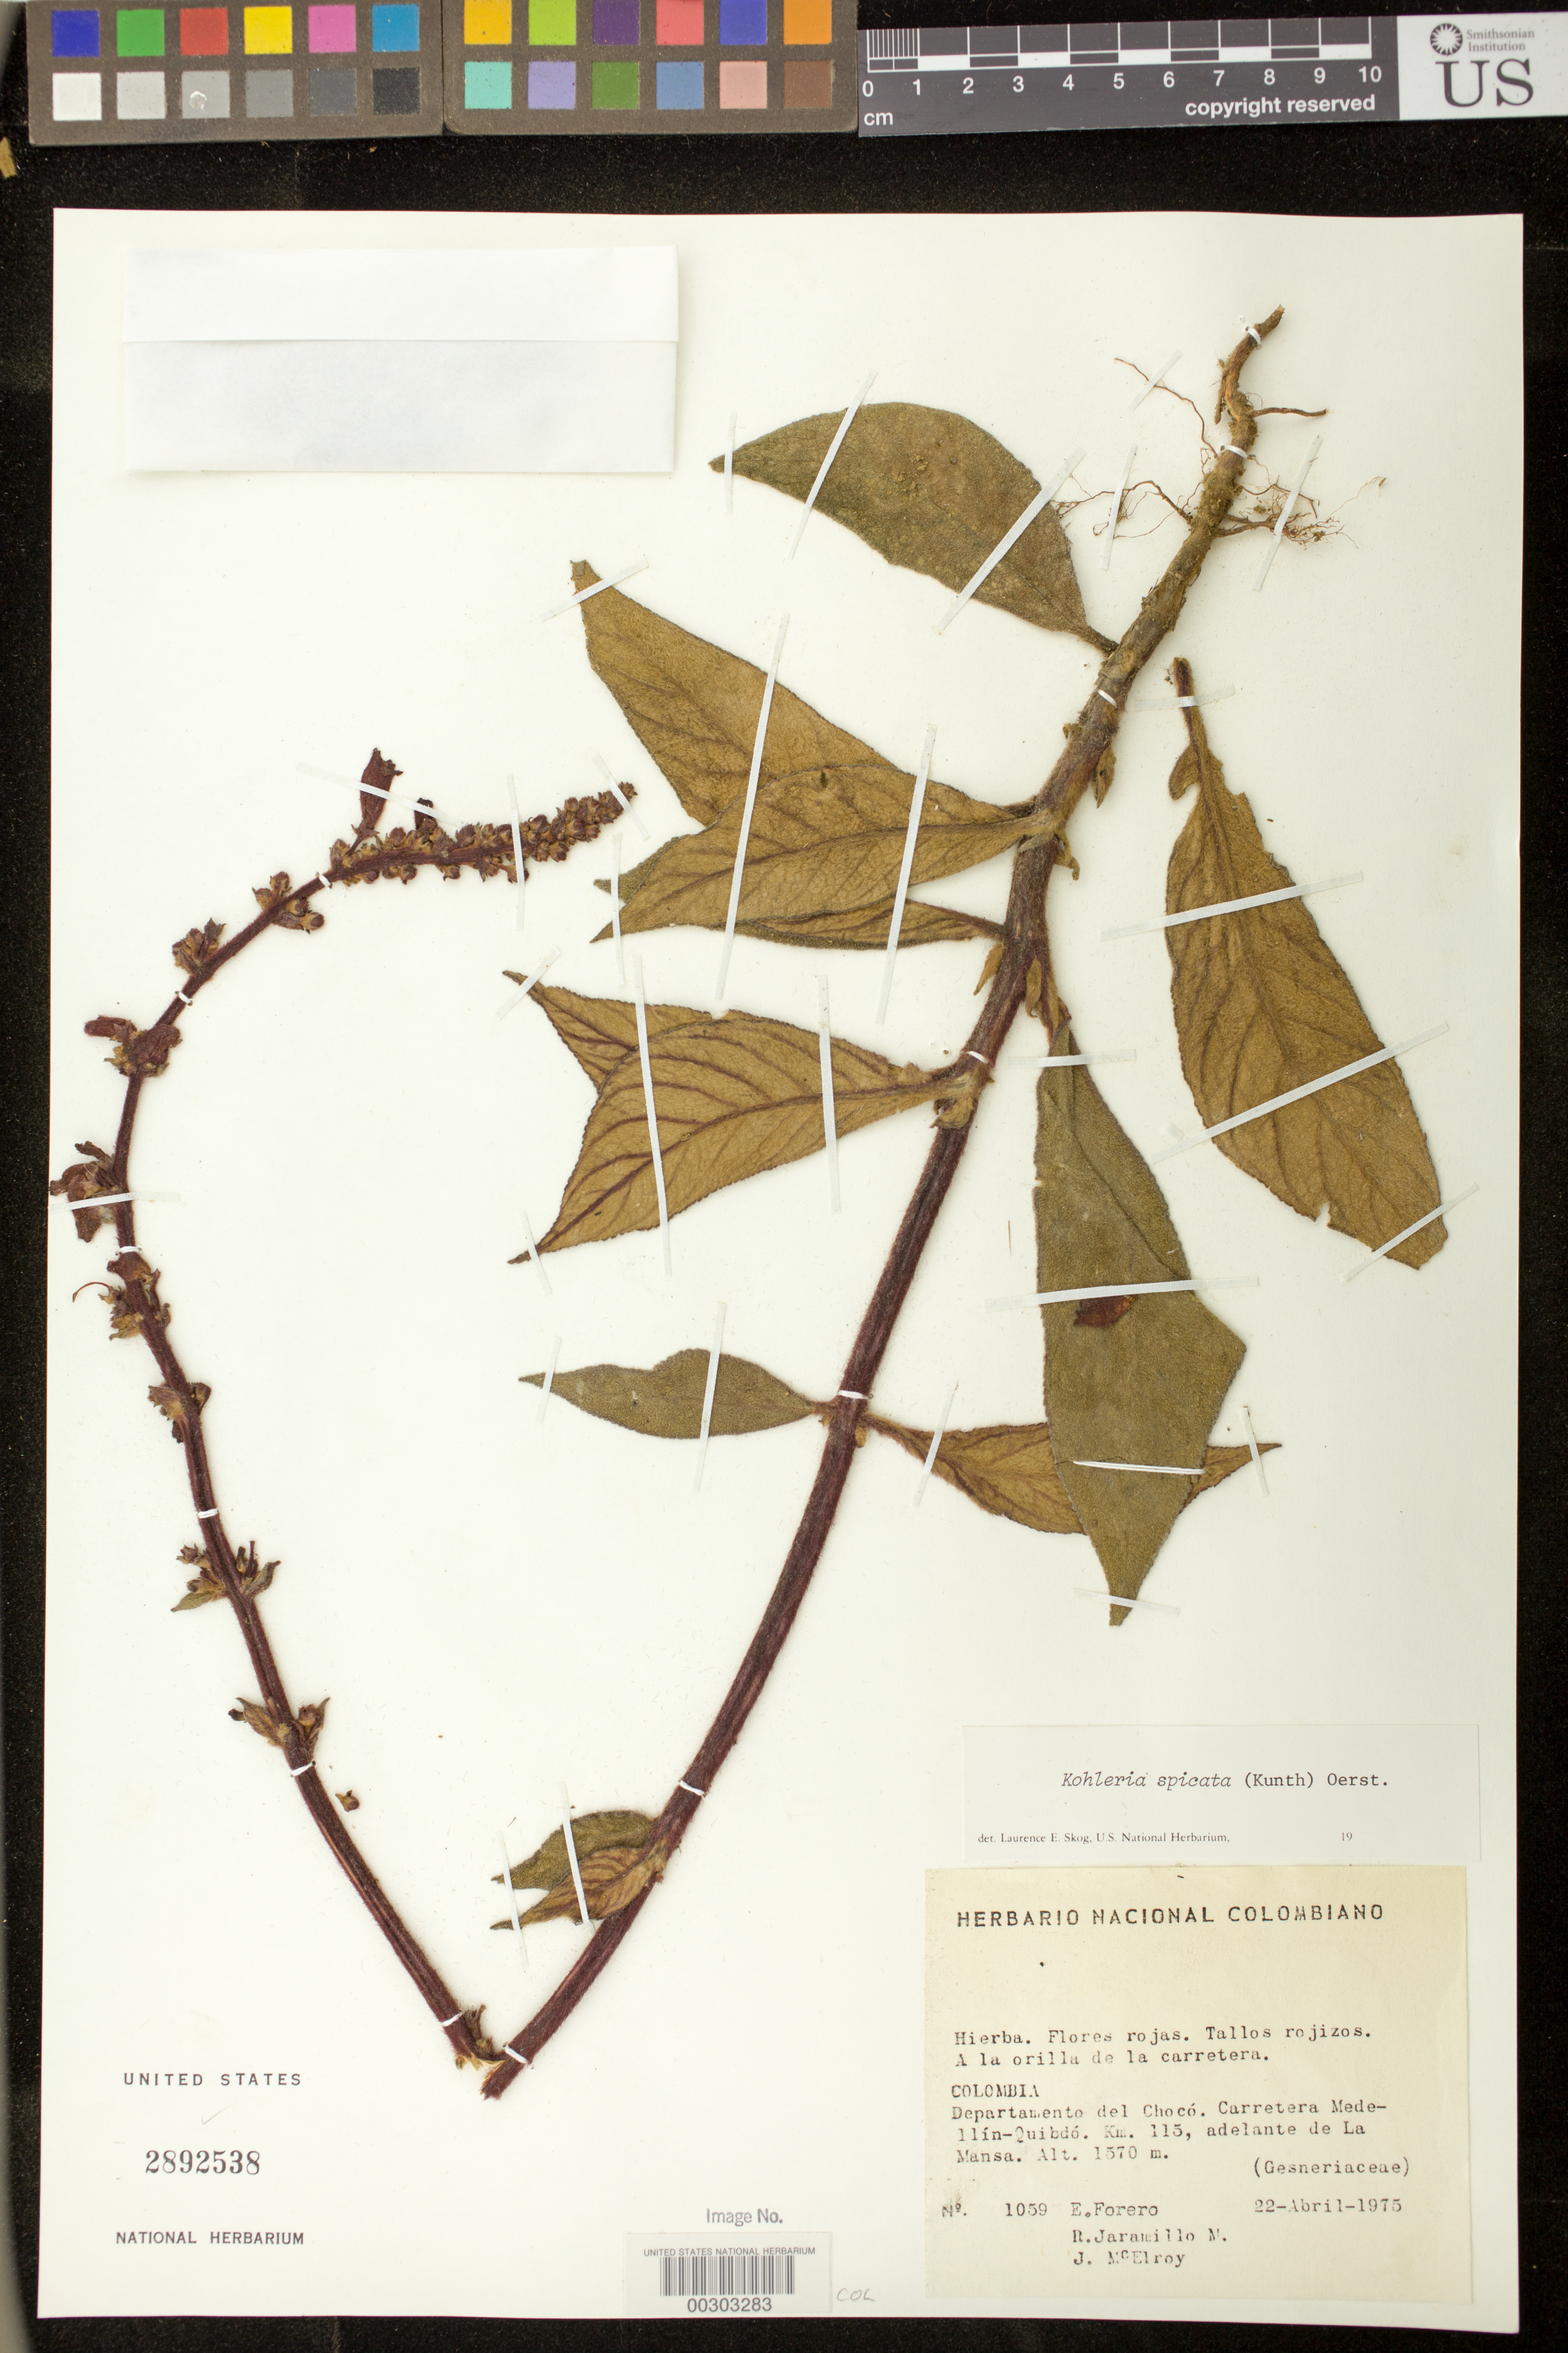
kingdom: Plantae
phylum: Tracheophyta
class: Magnoliopsida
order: Lamiales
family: Gesneriaceae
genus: Kohleria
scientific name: Kohleria spicata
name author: (Kunth) Oerst.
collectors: E. Forero, R. Jaramillo M. & J. B. McElroy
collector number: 1059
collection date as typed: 22 Apr 1975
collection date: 1975-04-22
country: Colombia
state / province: Chocó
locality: Medellin-Quibdo highway, km 115, ahead of La Mansa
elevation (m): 1570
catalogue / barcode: US 2892538